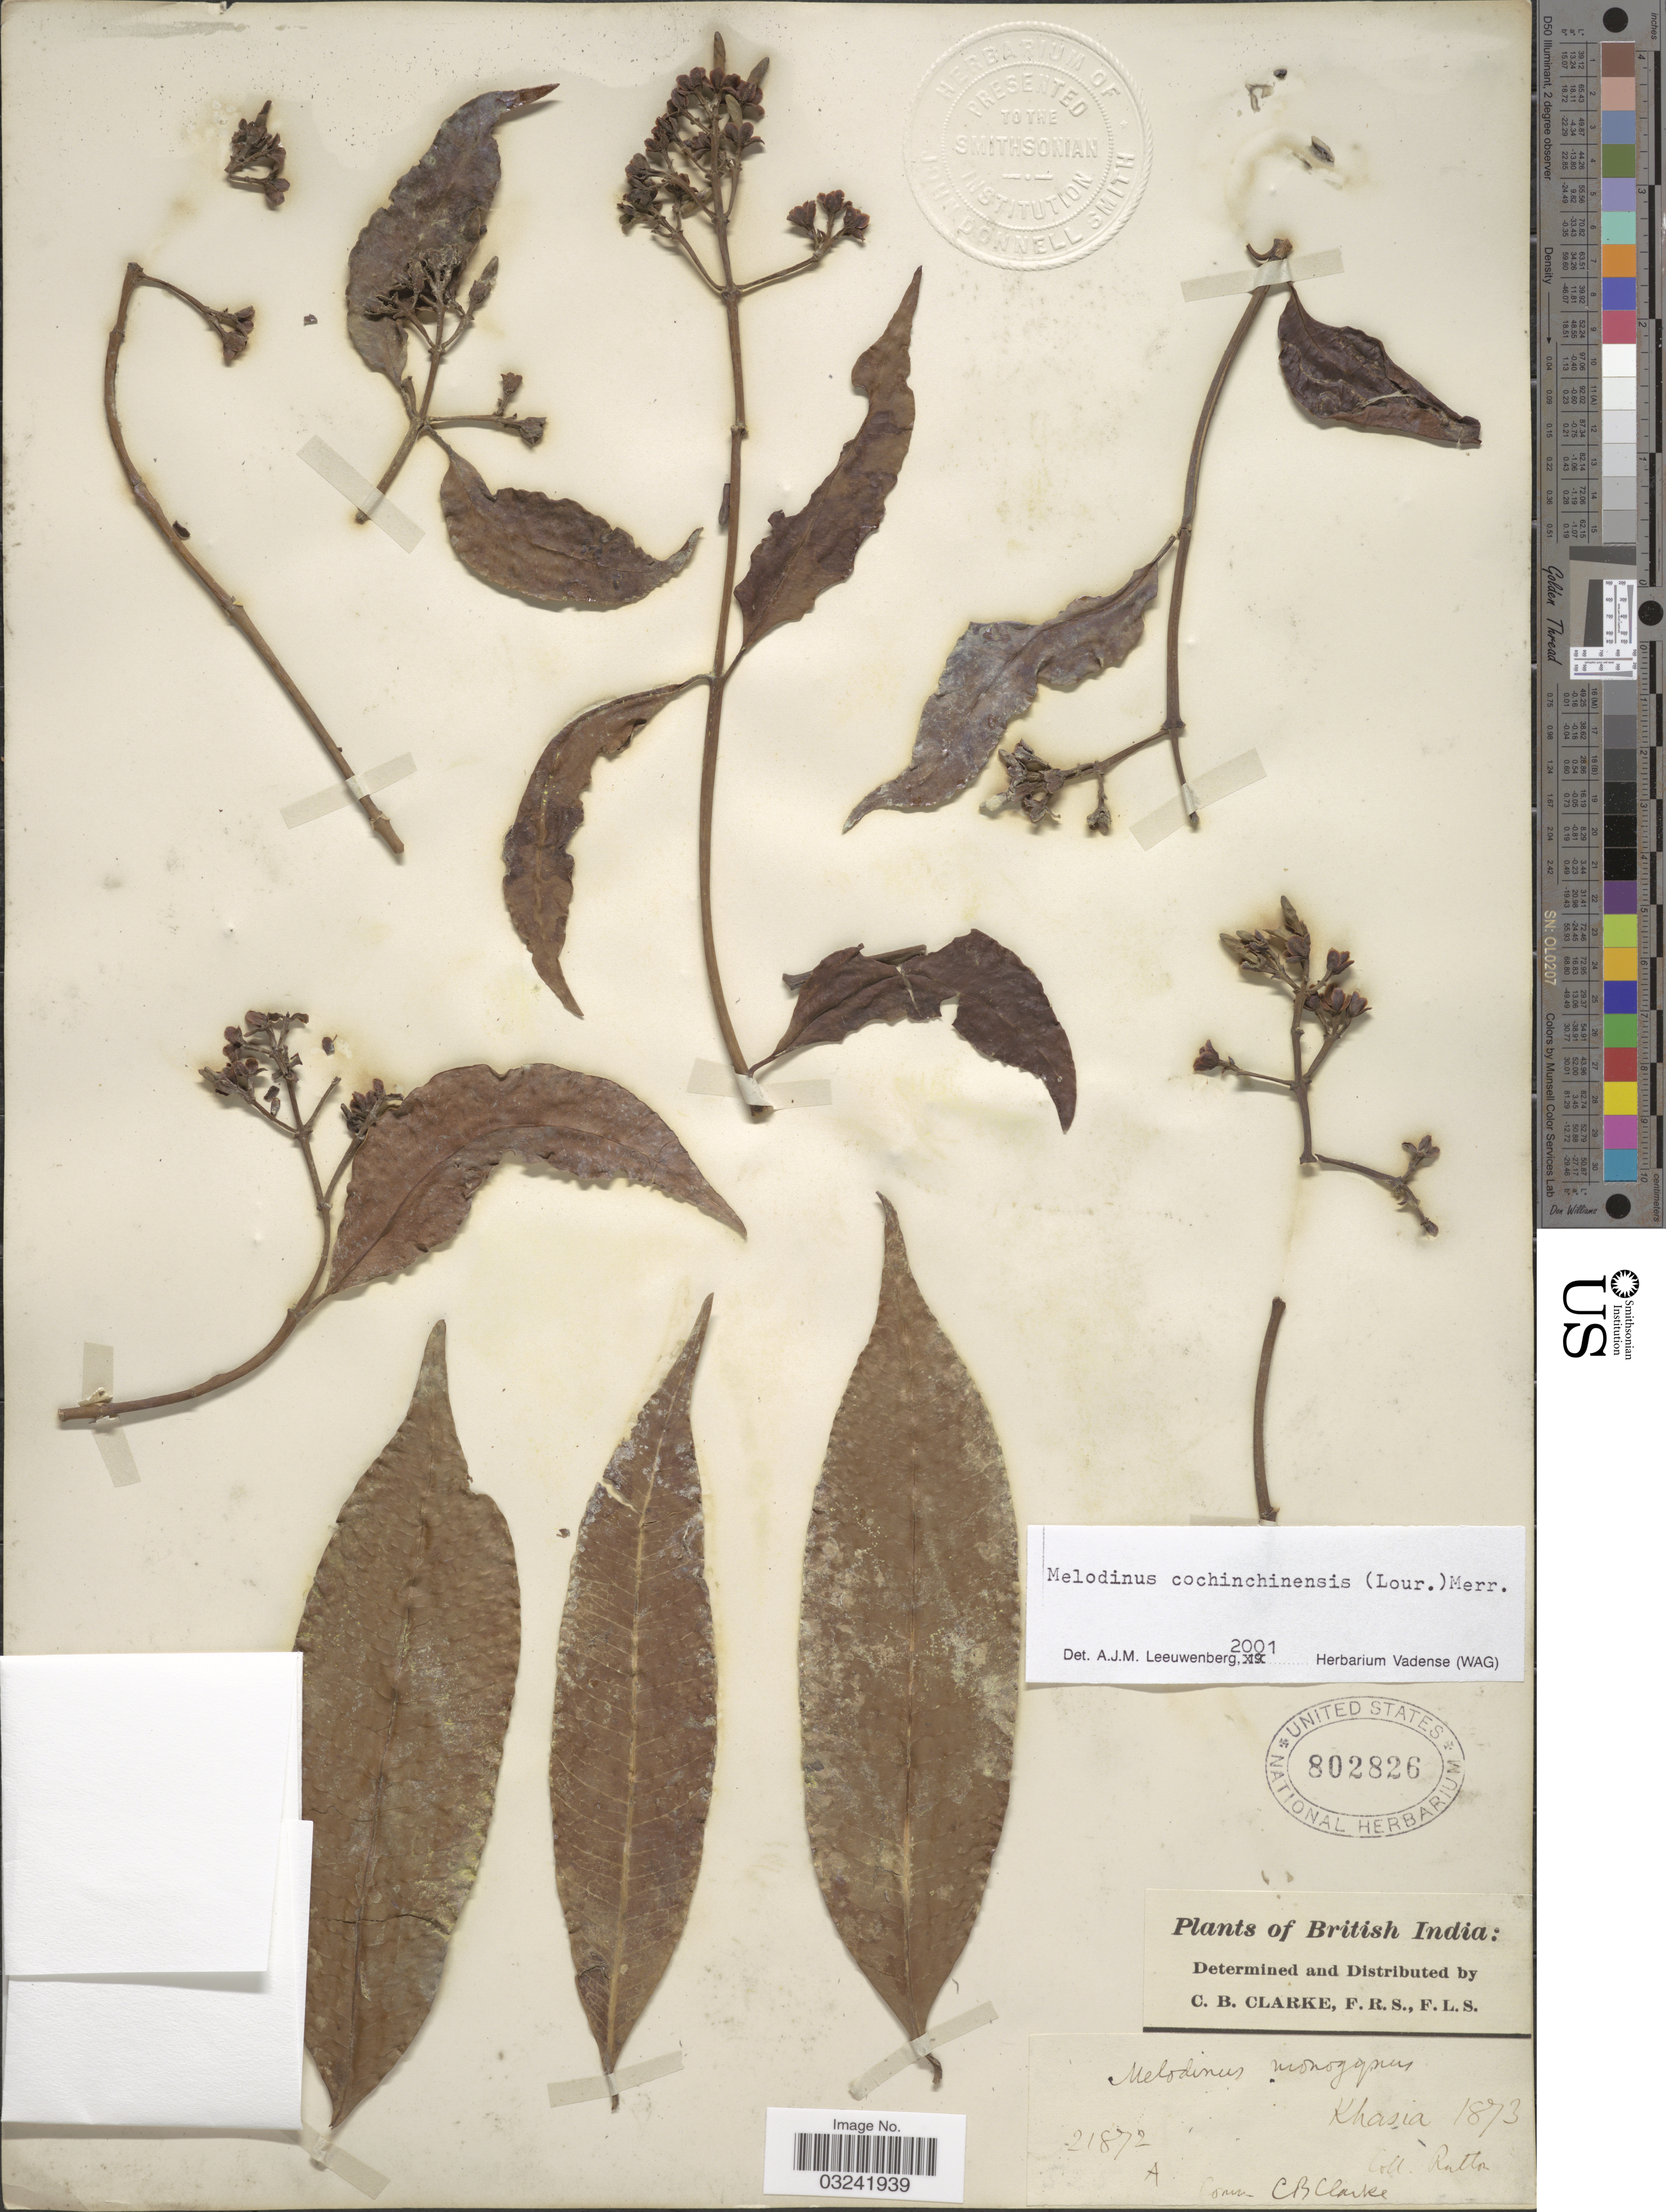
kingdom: Plantae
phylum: Tracheophyta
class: Magnoliopsida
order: Gentianales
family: Apocynaceae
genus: Melodinus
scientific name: Melodinus cochinchinensis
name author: (Lour.) Merr.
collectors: Rutter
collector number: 21872 A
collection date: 1873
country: India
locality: British India, Khasia.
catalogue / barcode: US 802826